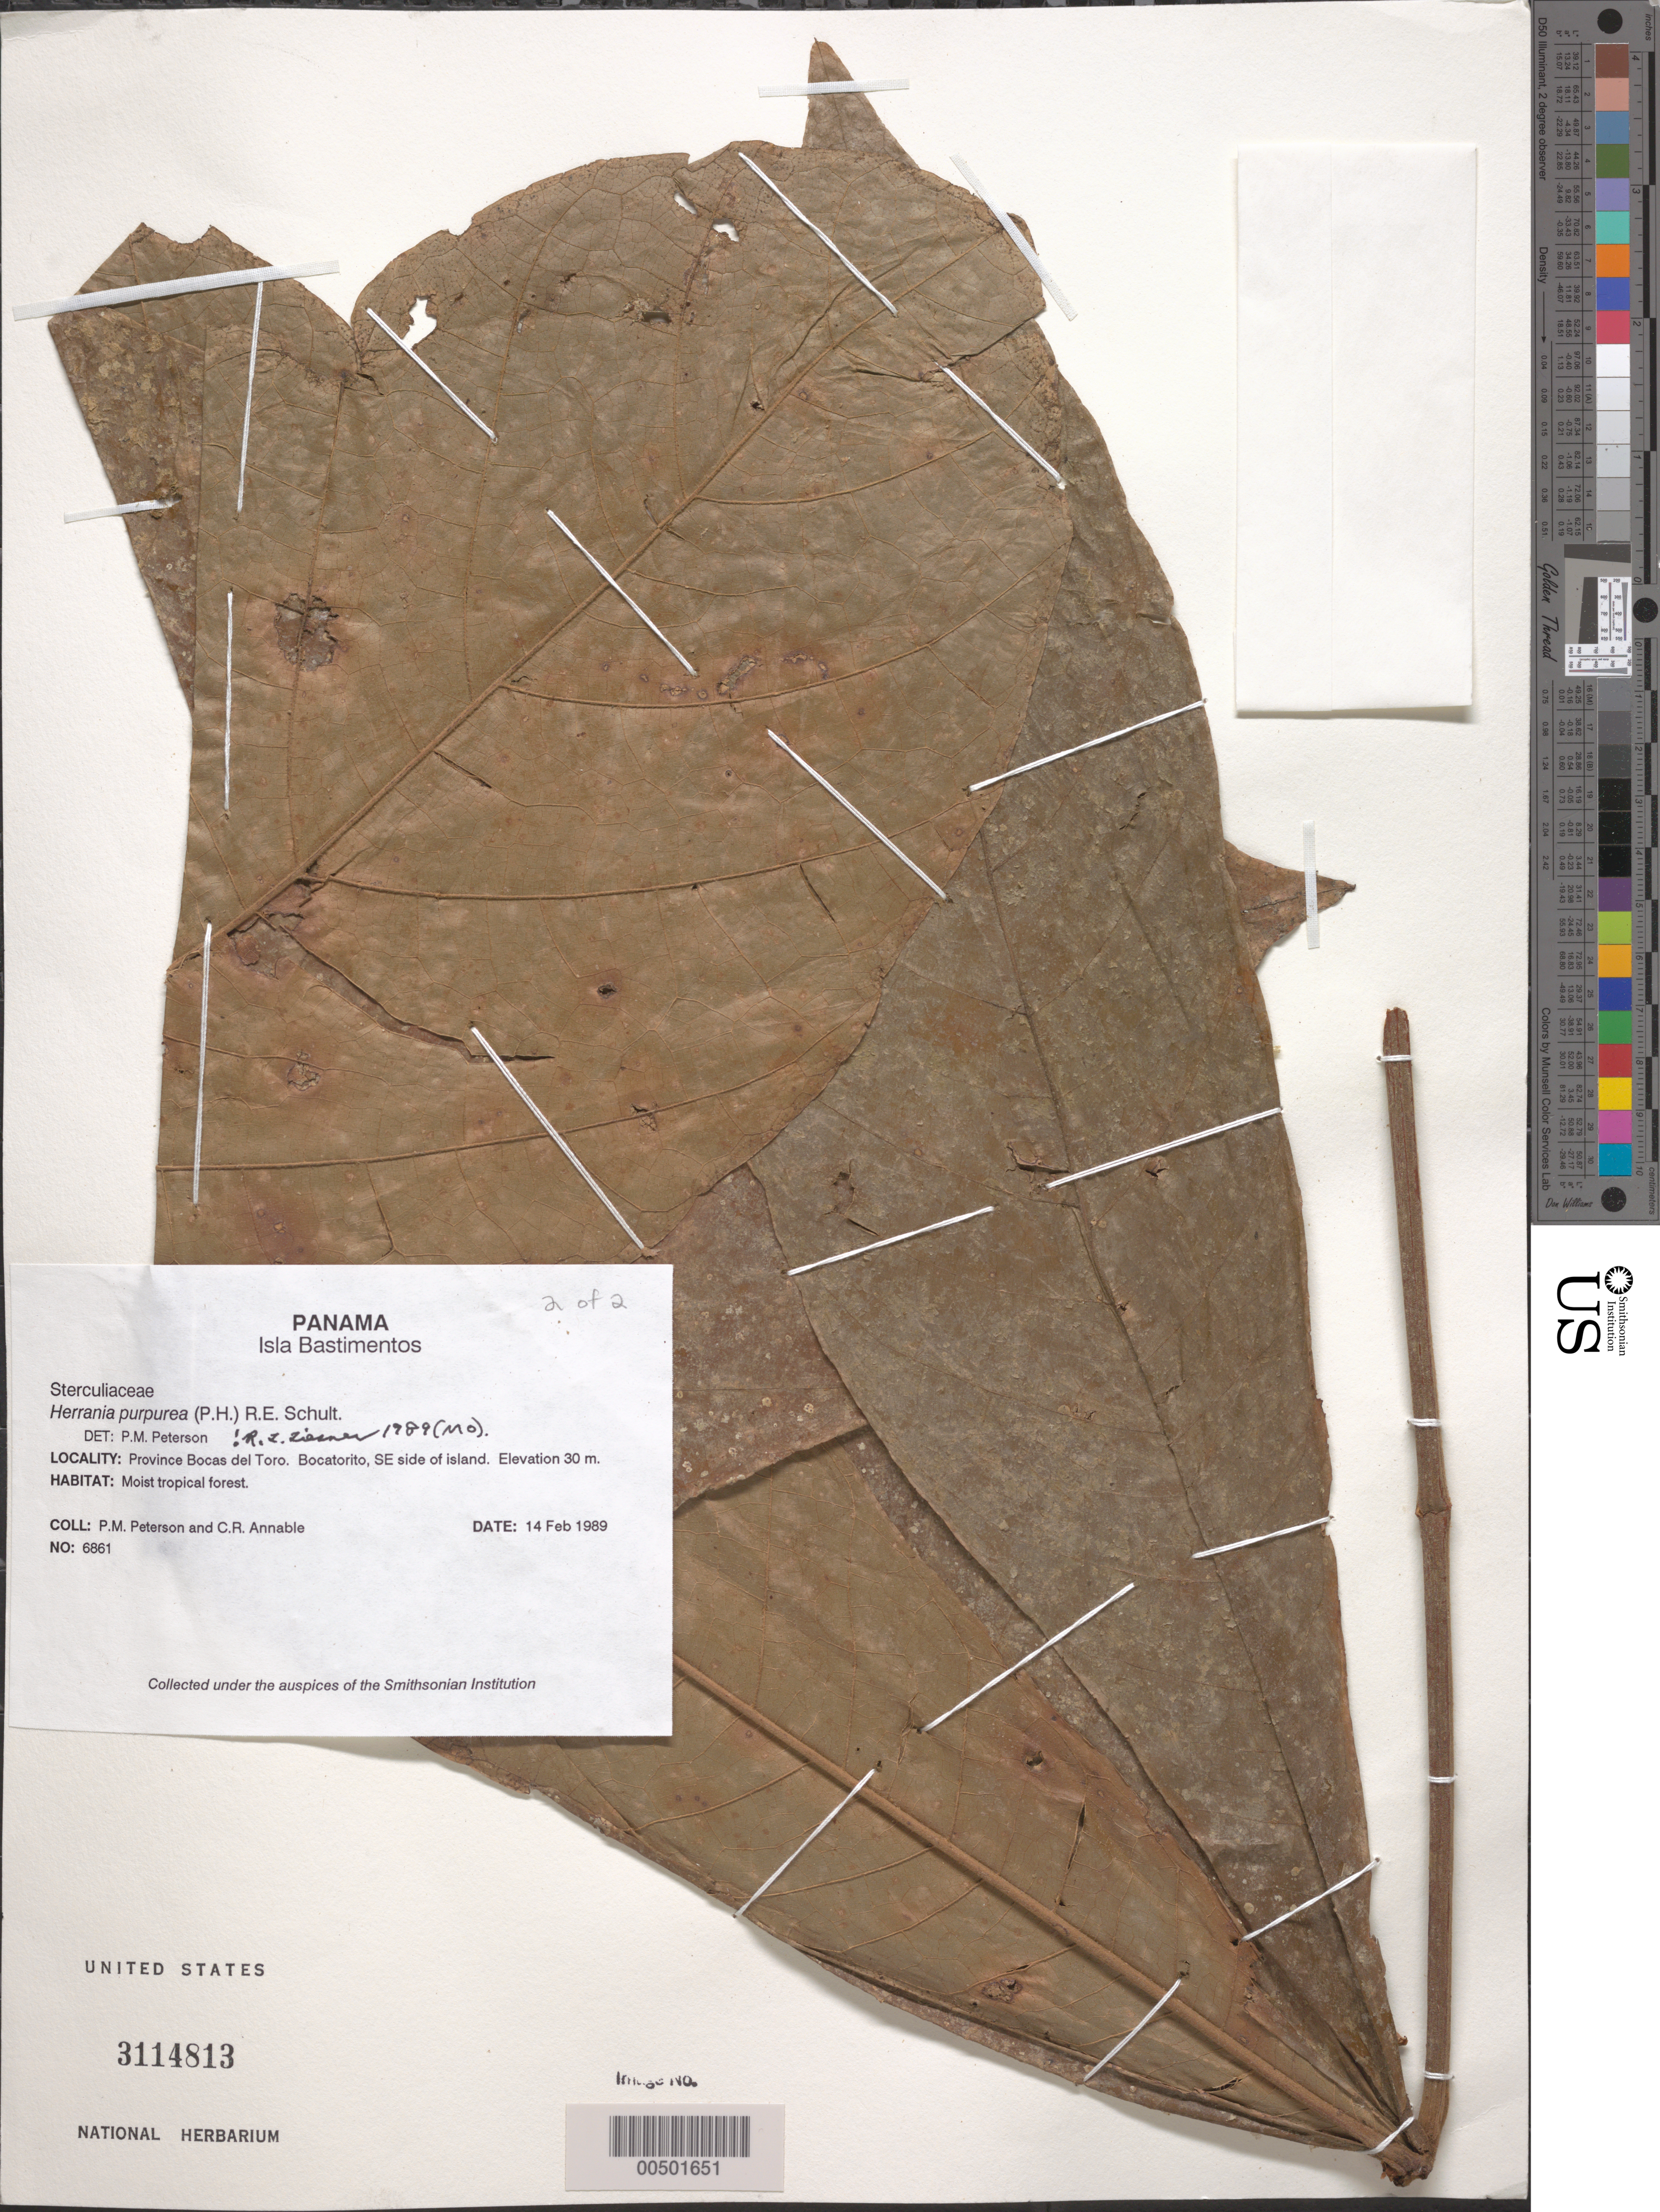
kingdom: Plantae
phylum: Tracheophyta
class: Magnoliopsida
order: Malvales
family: Malvaceae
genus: Theobroma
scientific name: Theobroma purpureum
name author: Pittier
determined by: Dorr, L. J., (BOT), Smithsonian Institution - National Museum of Natural History (UNITED STATES)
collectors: P. M. Peterson & C. R. Annable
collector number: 06861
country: Panama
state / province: Bocas del Toro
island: San Cristóbal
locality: Isla San Cristobal, BocaTorito, SE side of Island.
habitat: Moist tropical forest.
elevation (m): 30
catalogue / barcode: US 3114813